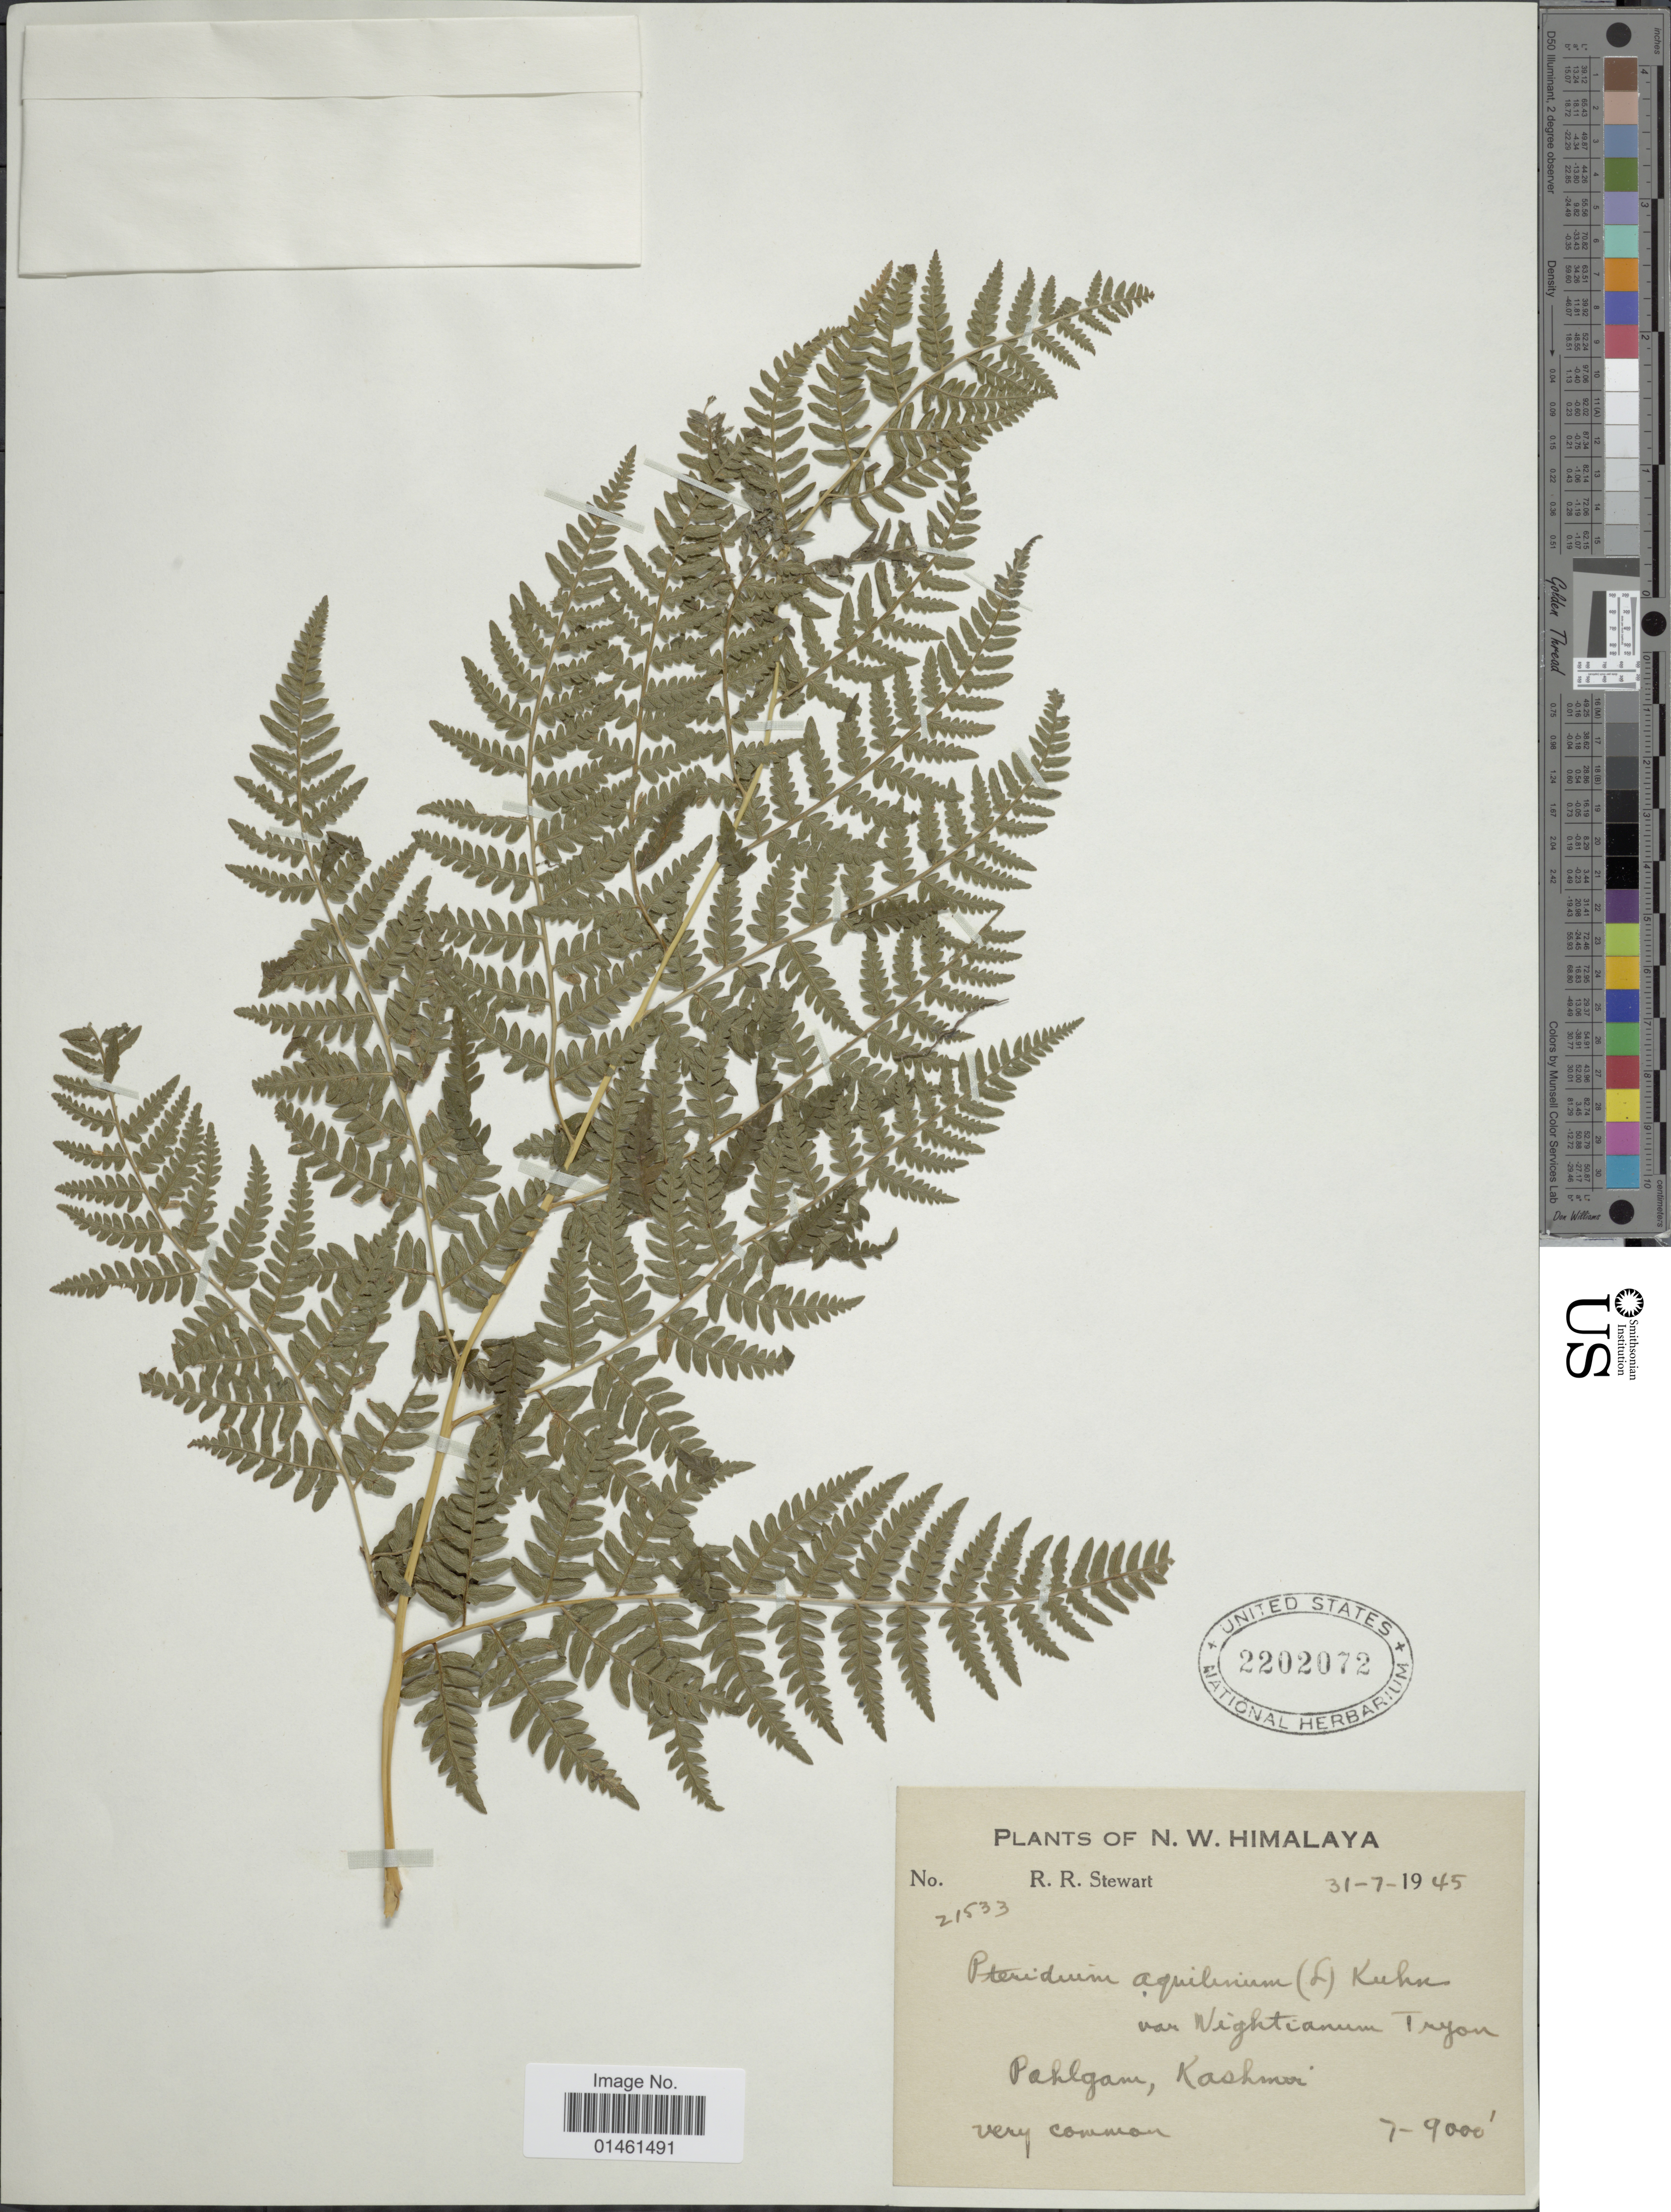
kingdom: Plantae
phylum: Tracheophyta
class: Polypodiopsida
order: Polypodiales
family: Dennstaedtiaceae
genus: Pteridium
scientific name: Pteridium aquilinum var. wightianum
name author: (J. Agardh) R.M. Tryon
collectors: R. R. Stewart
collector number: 21533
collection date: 1945-07-31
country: India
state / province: Jammu and Kashmir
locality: N. W. Himalaya, Pahlgam, Kashmir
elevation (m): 2134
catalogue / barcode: US 2202072